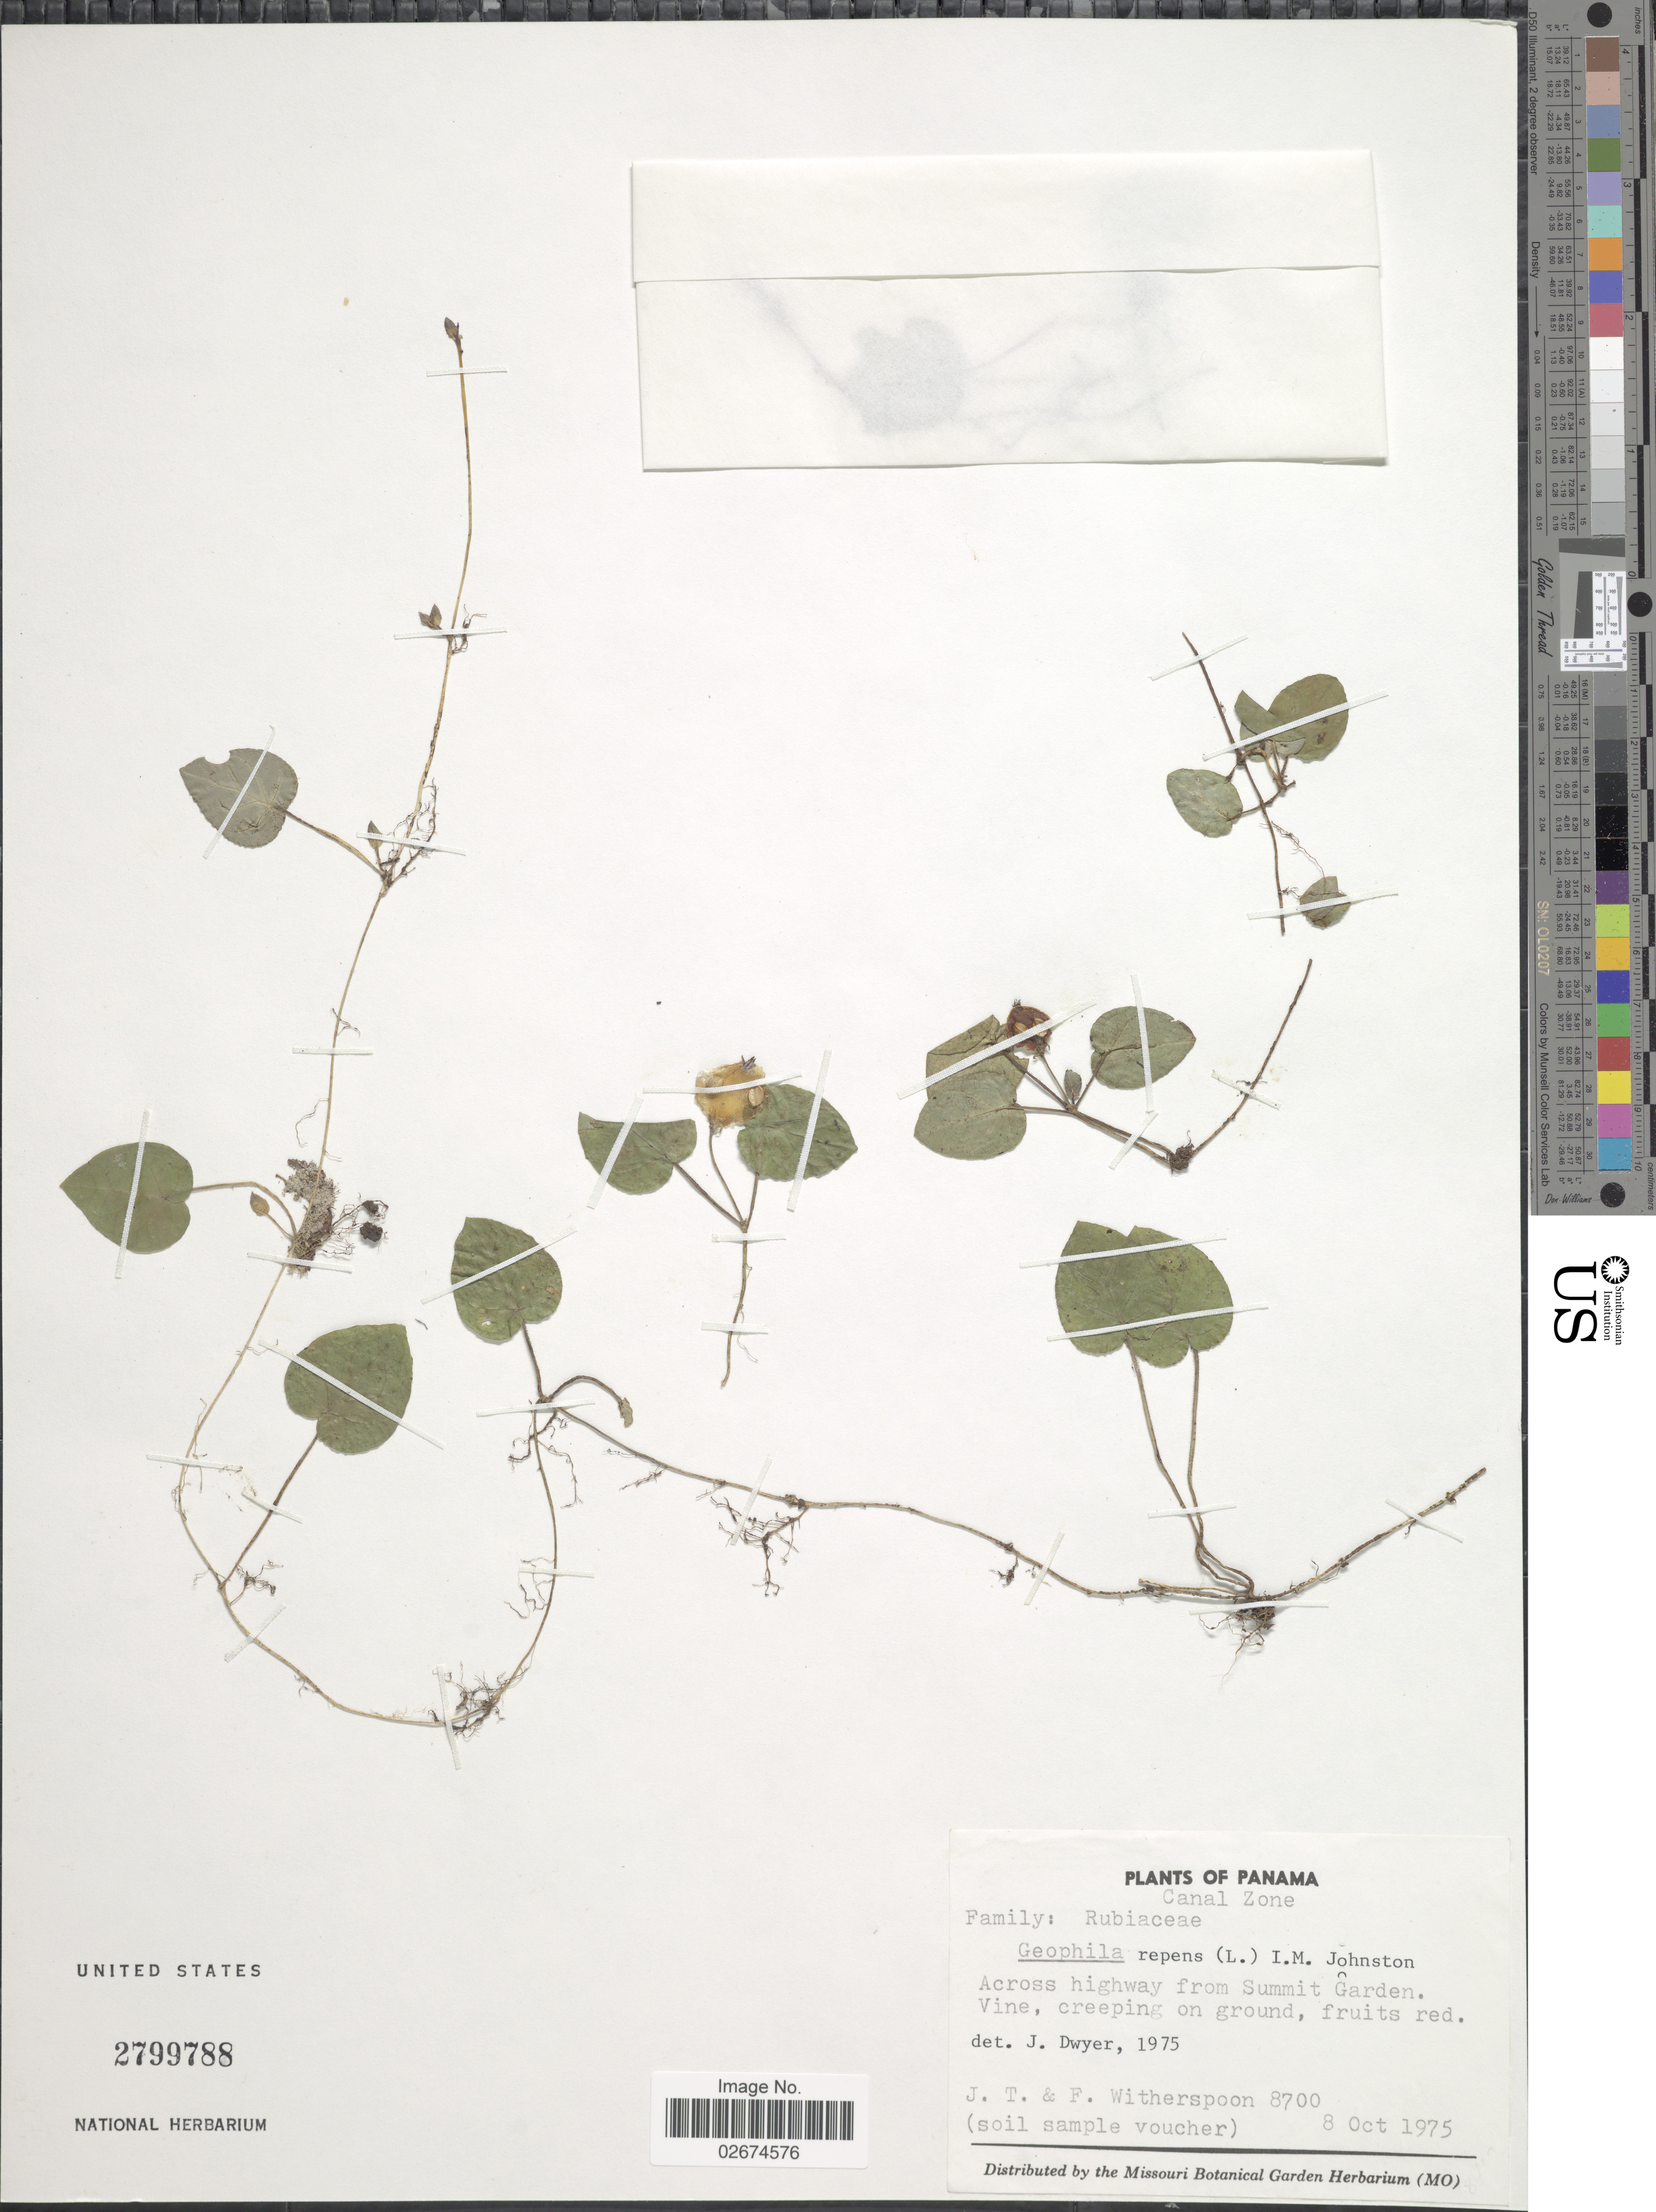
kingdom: Plantae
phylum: Tracheophyta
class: Magnoliopsida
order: Gentianales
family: Rubiaceae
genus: Geophila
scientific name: Geophila herbacea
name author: (Jacq.) K. Schum.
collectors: J. Witherspoon & F. Witherspoon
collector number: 8700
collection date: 1975-10-08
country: Panama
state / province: Colón / Panamá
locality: Canal Zone. Across highway from Summit Garden.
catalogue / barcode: US 2799788